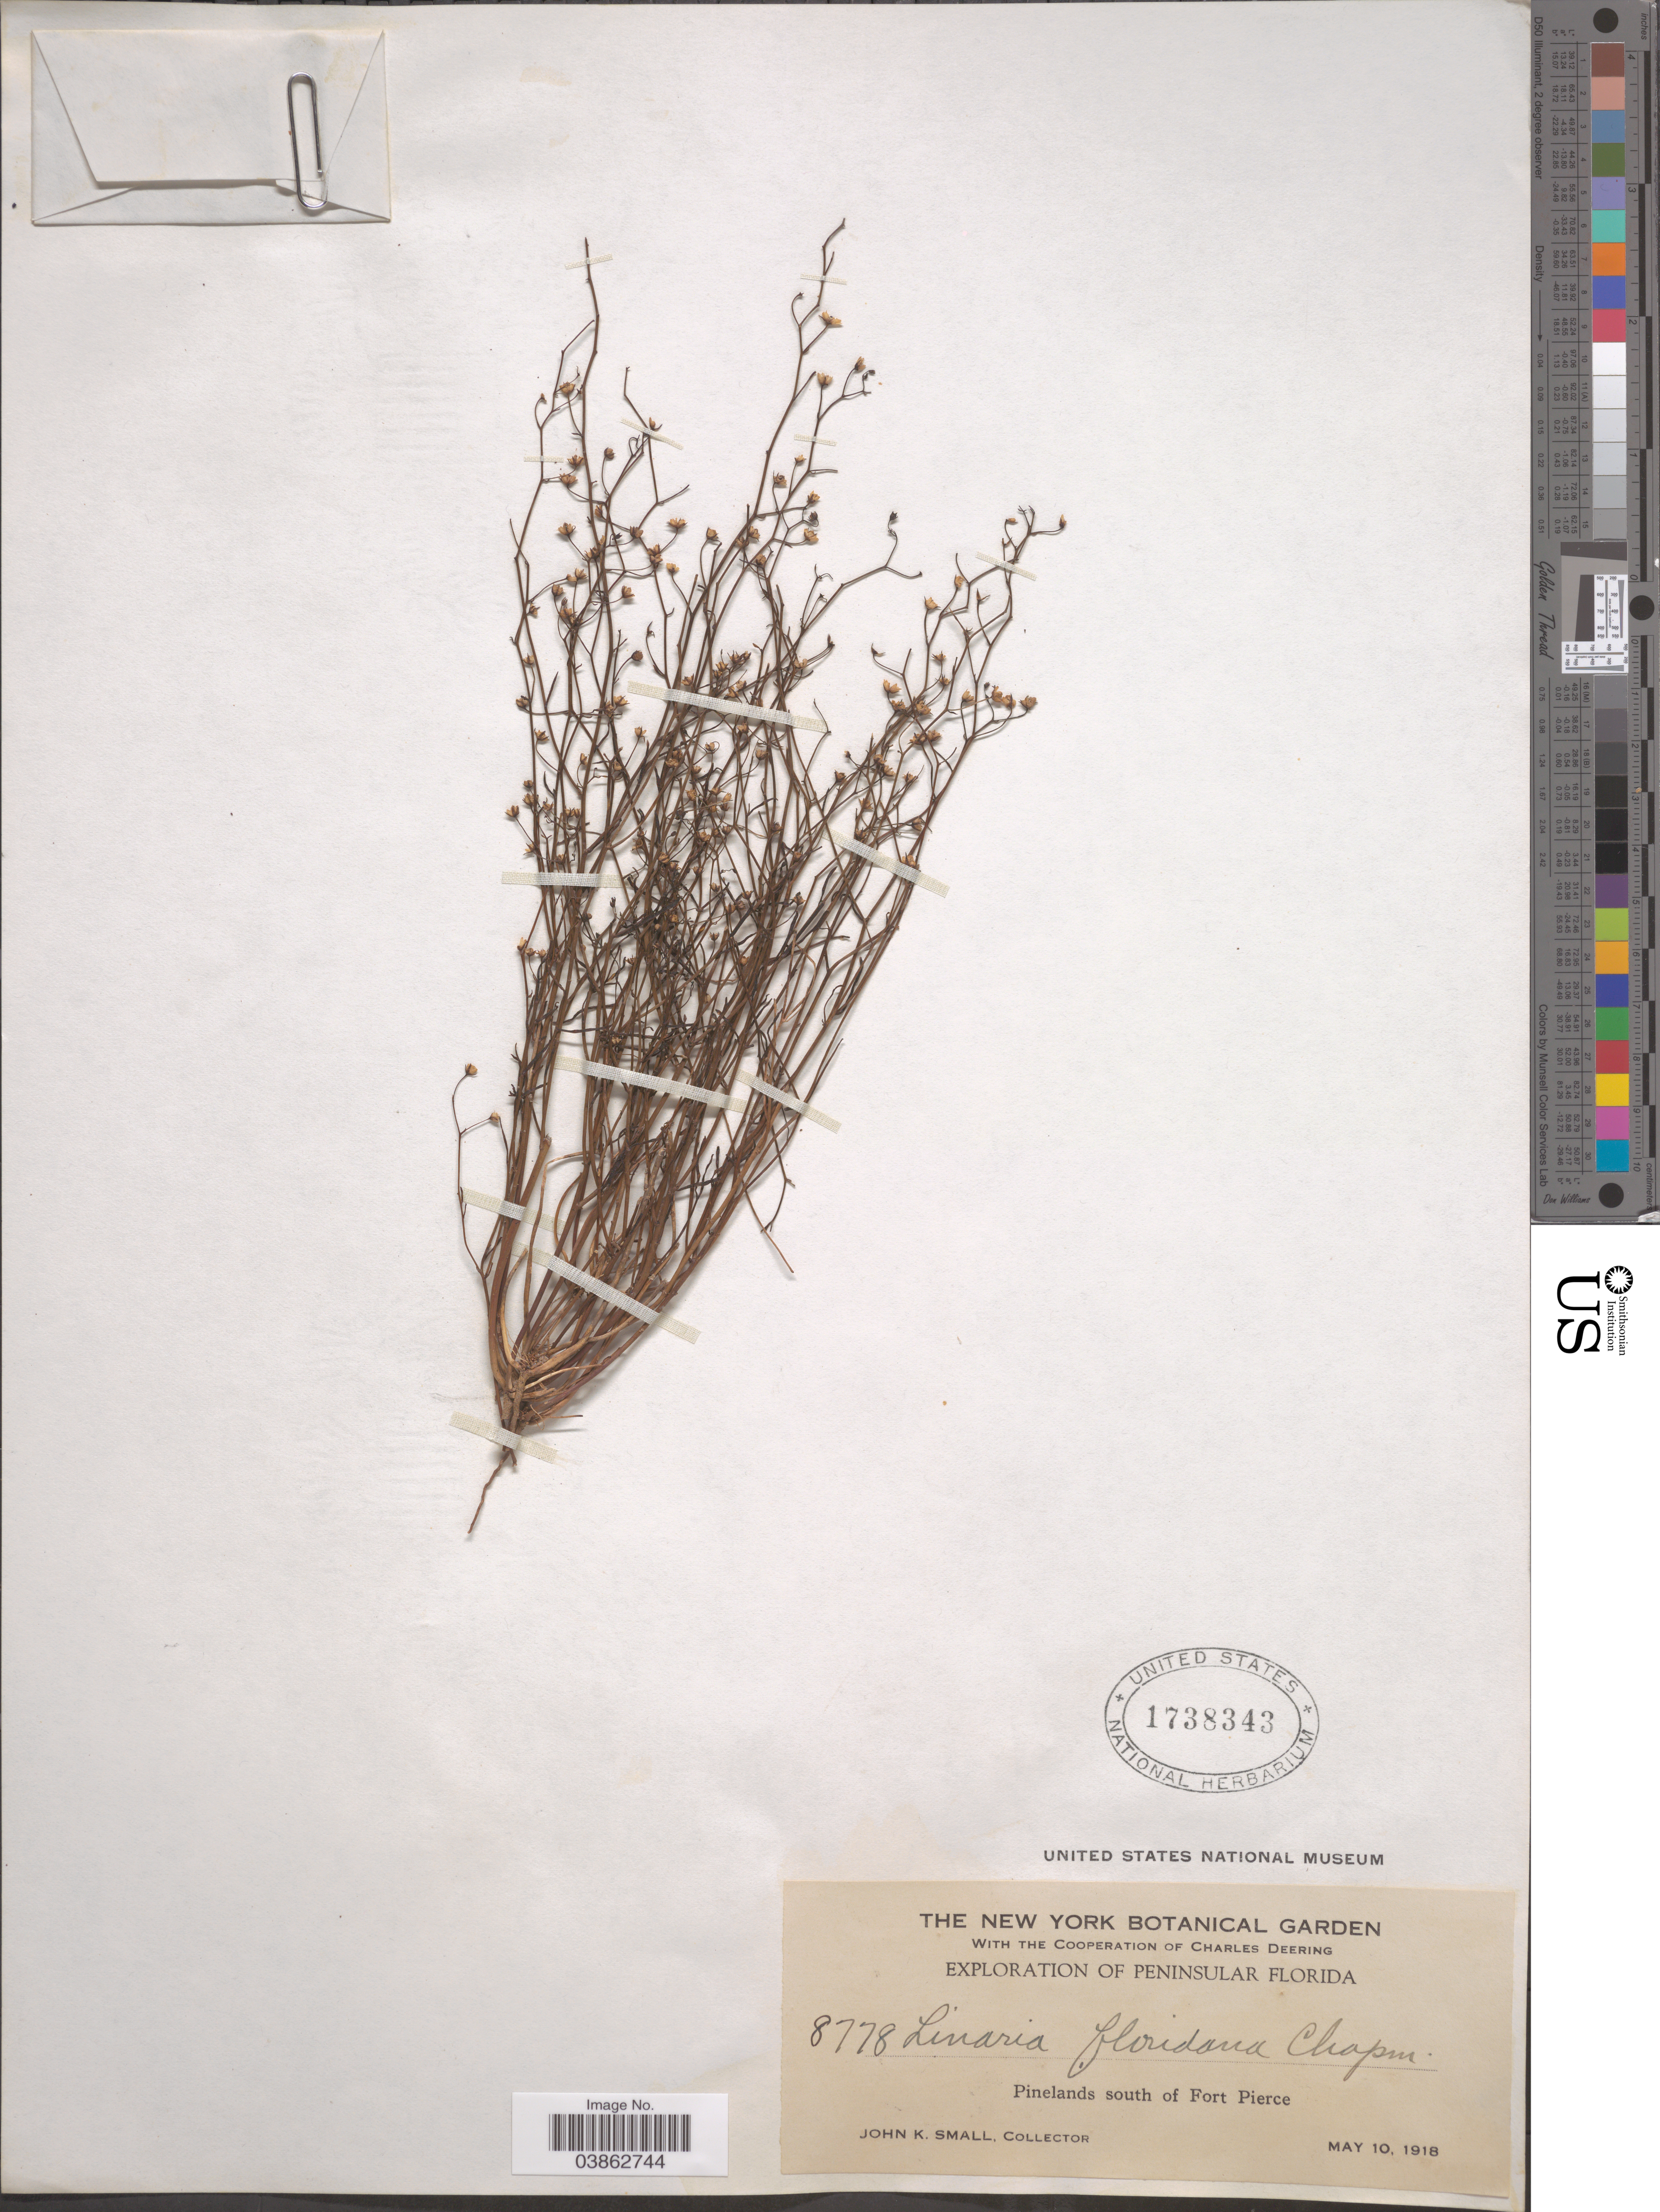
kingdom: Plantae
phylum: Tracheophyta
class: Magnoliopsida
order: Lamiales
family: Plantaginaceae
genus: Linaria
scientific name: Linaria floridana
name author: Chapm.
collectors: J. K. Small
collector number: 8778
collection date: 1918-05-10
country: United States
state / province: Florida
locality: Peninsular Florida. Pinelands south of Fort Pierce.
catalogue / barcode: US 1738343